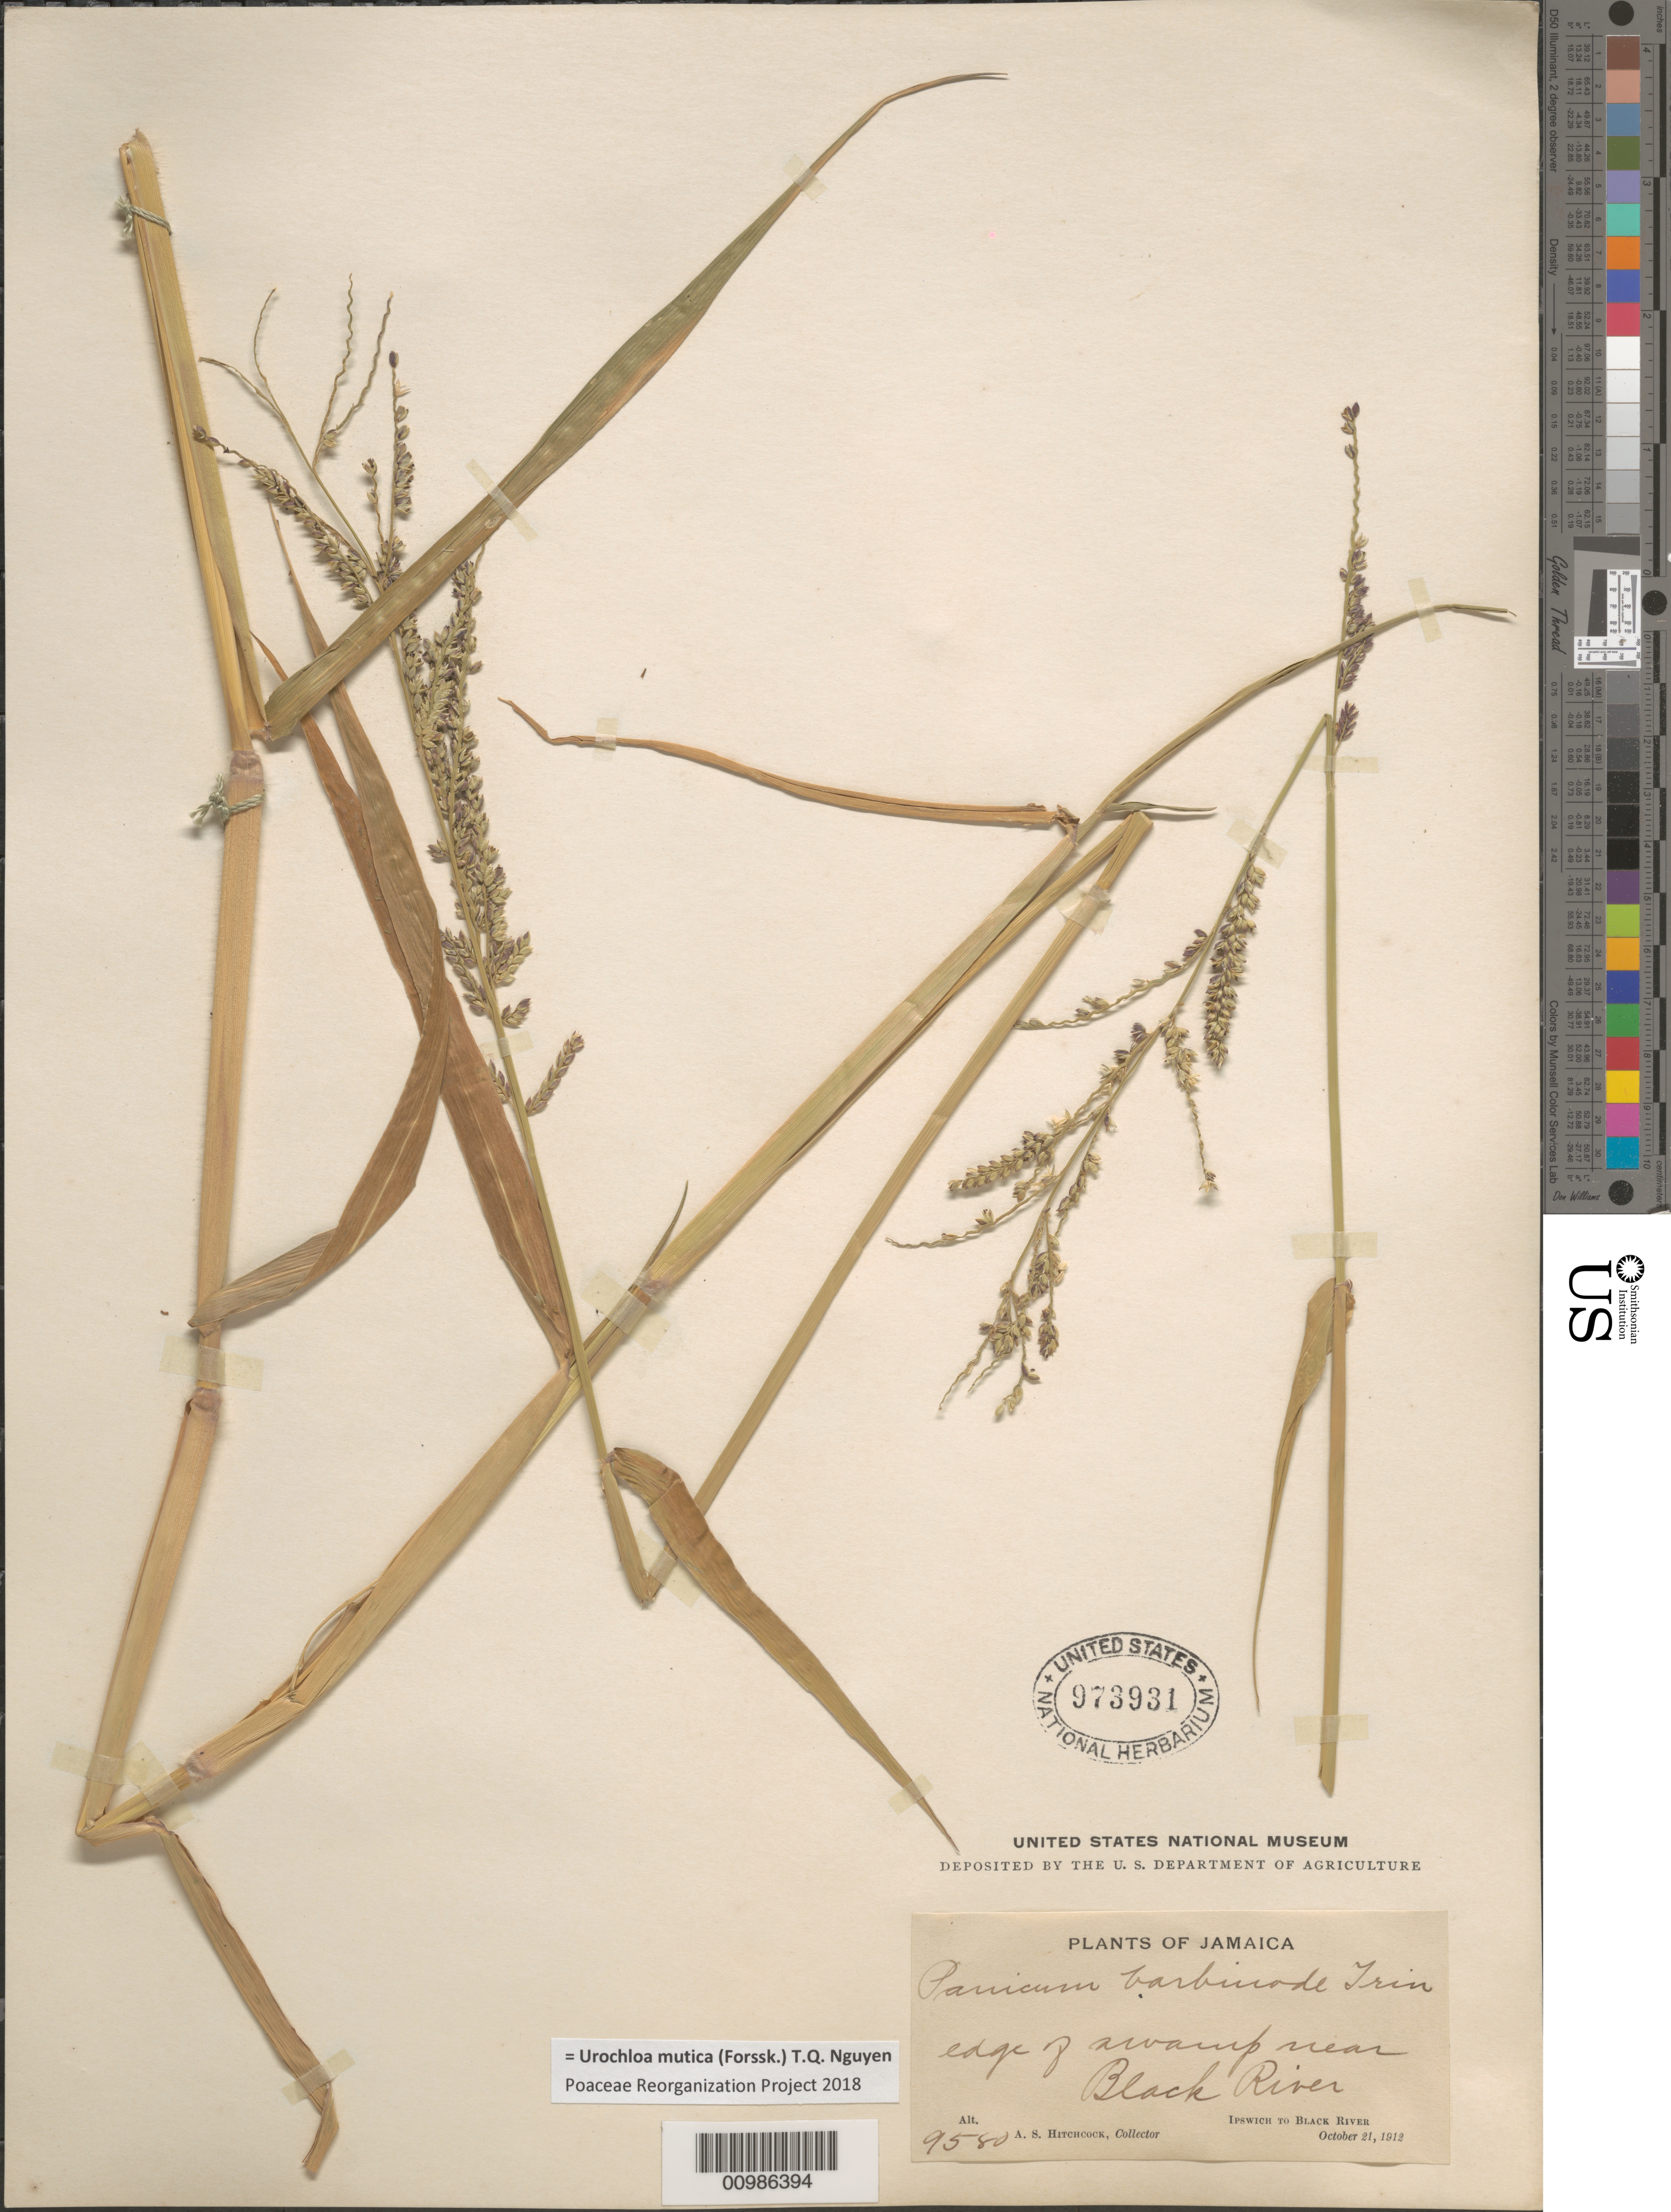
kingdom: Plantae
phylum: Tracheophyta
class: Liliopsida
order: Poales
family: Poaceae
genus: Brachiaria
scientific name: Brachiaria mutica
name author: (Forssk.) Stapf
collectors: A. S. Hitchcock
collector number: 9580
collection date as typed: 21 Oct 1912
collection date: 1912-10-21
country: Jamaica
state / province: Saint Elizabeth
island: Jamaica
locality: Black River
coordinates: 0 N, 0 E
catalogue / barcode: US 973931